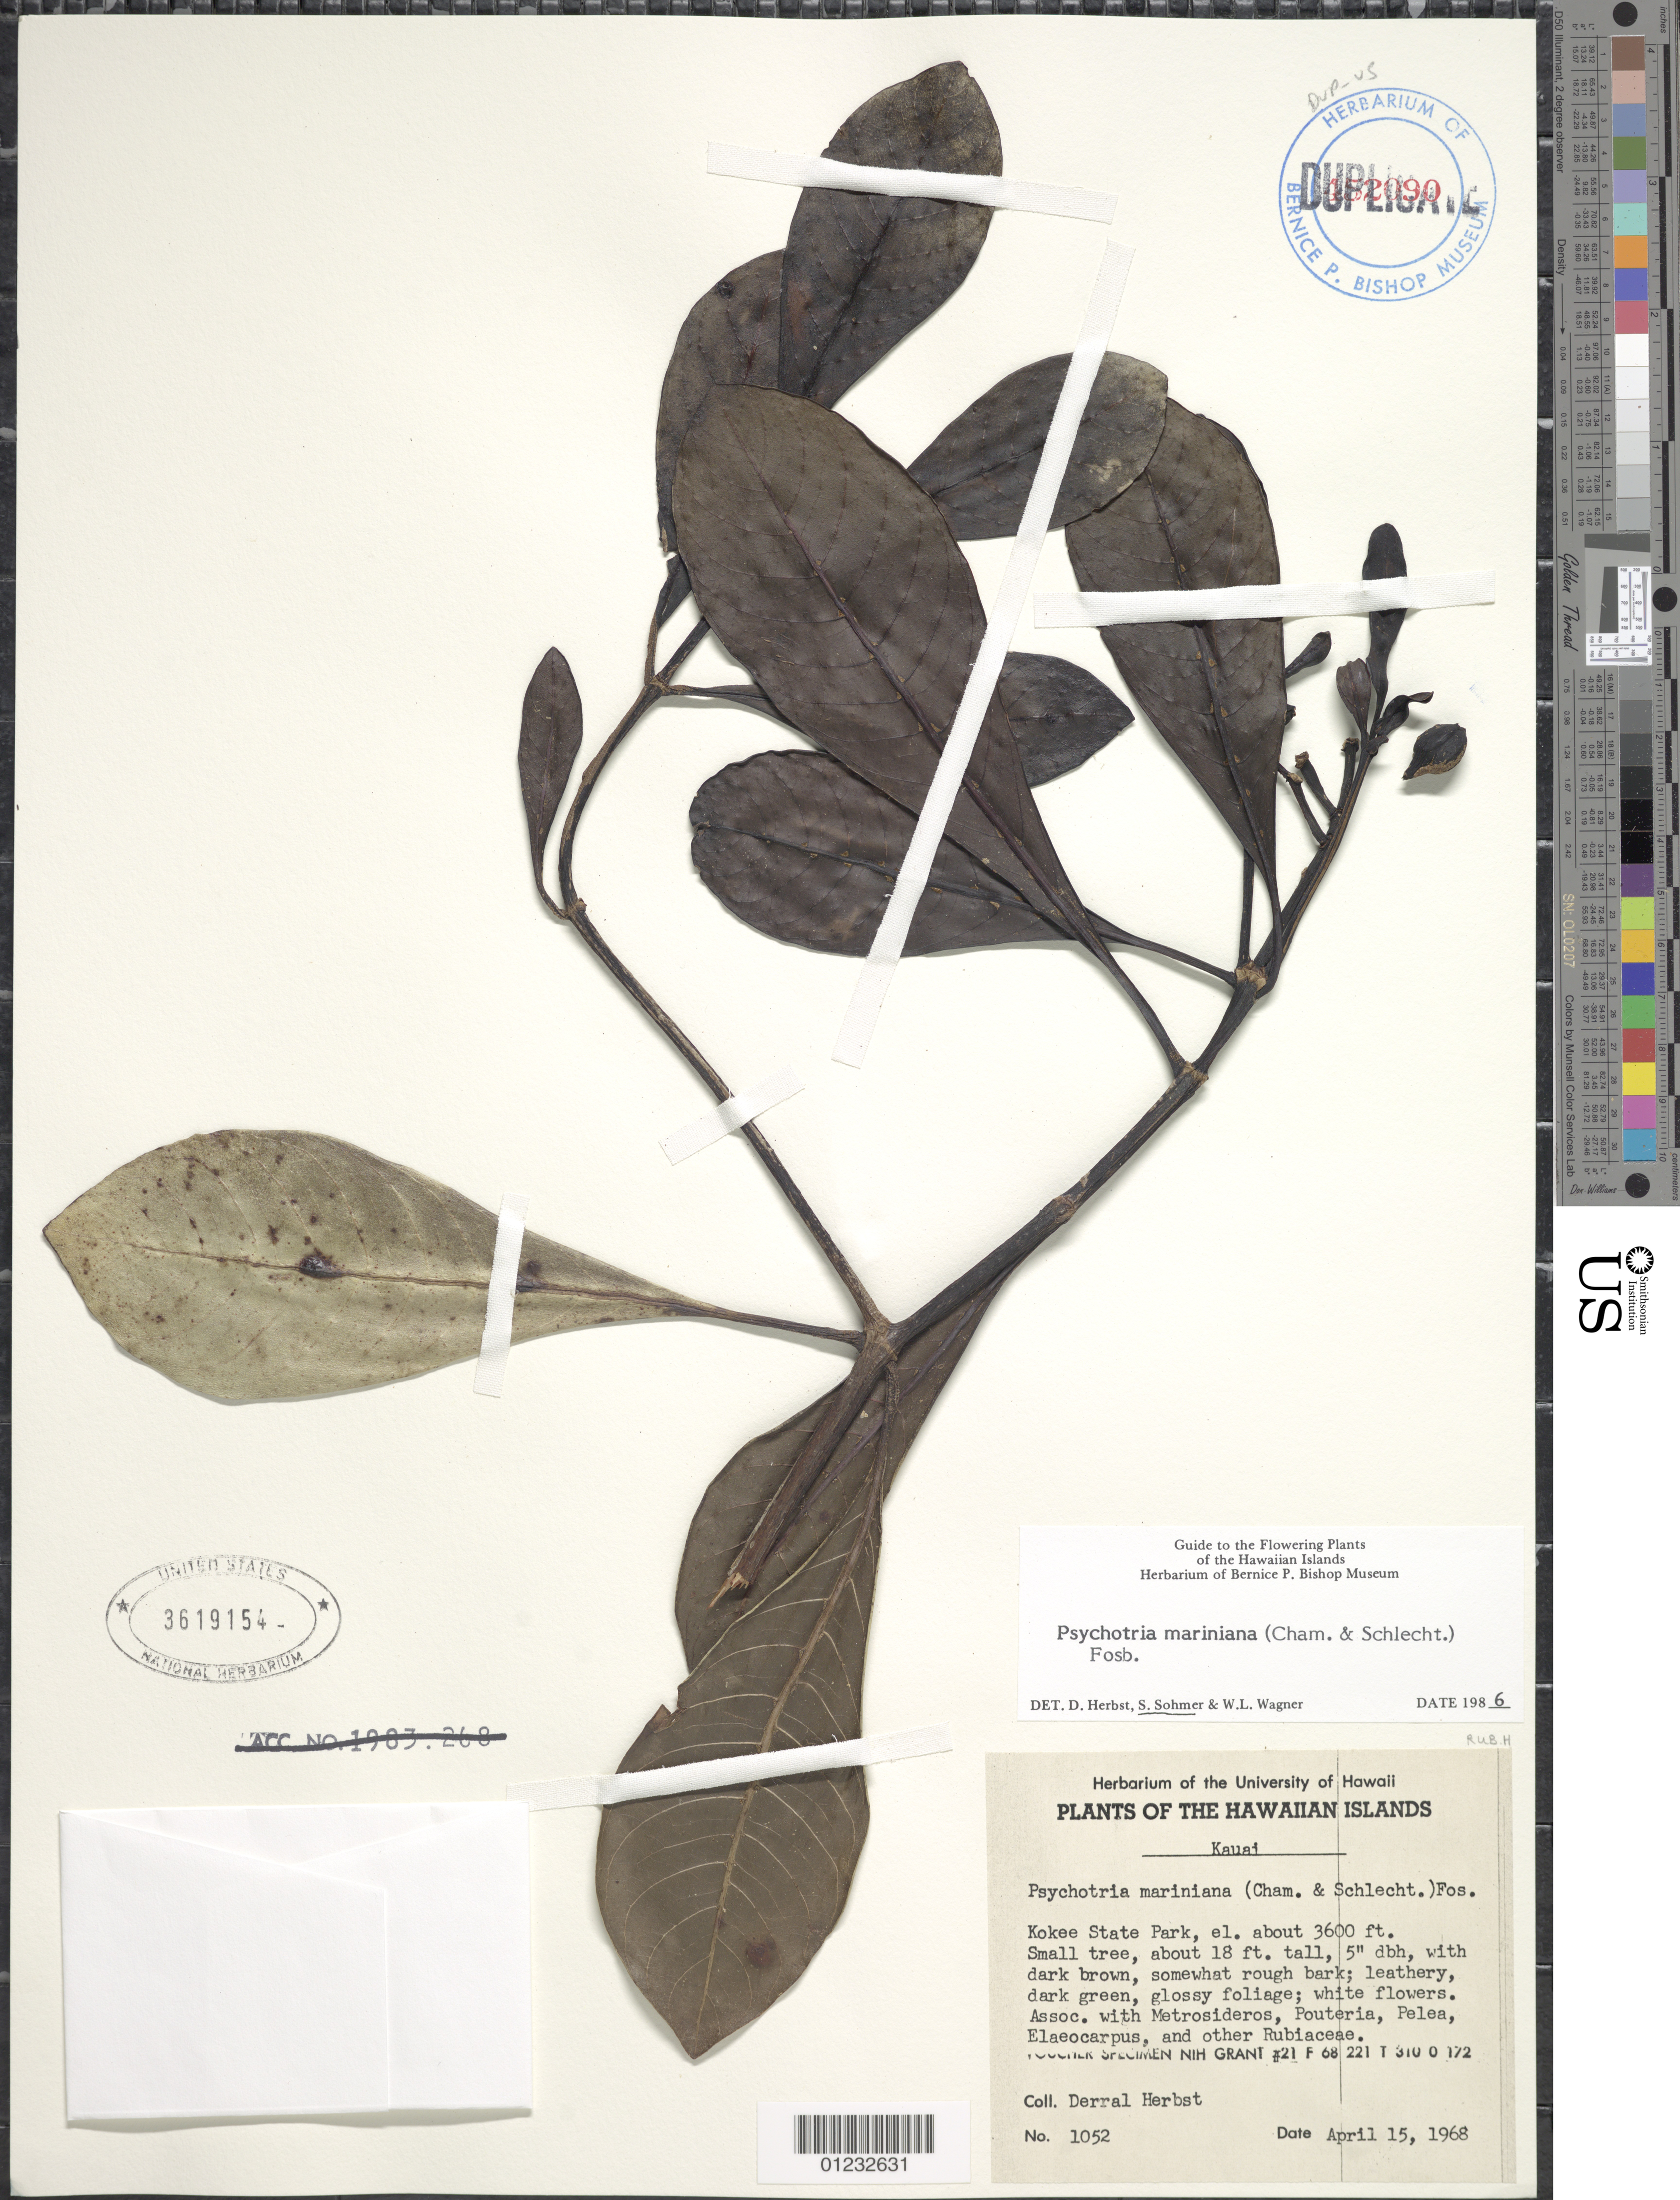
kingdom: Plantae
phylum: Tracheophyta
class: Magnoliopsida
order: Gentianales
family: Rubiaceae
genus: Psychotria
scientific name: Psychotria mariniana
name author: (Cham. & Schltdl.) Fosberg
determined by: Herbst, D. R.; Sohmer, S. H.; Wagner, W. L.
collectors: D. R. Herbst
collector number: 1052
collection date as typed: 15 Apr 1968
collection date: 1968-04-15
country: United States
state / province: Hawaii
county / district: Kauai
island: Kaua'i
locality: Kokee State Park.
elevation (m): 1097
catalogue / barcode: US 3619154